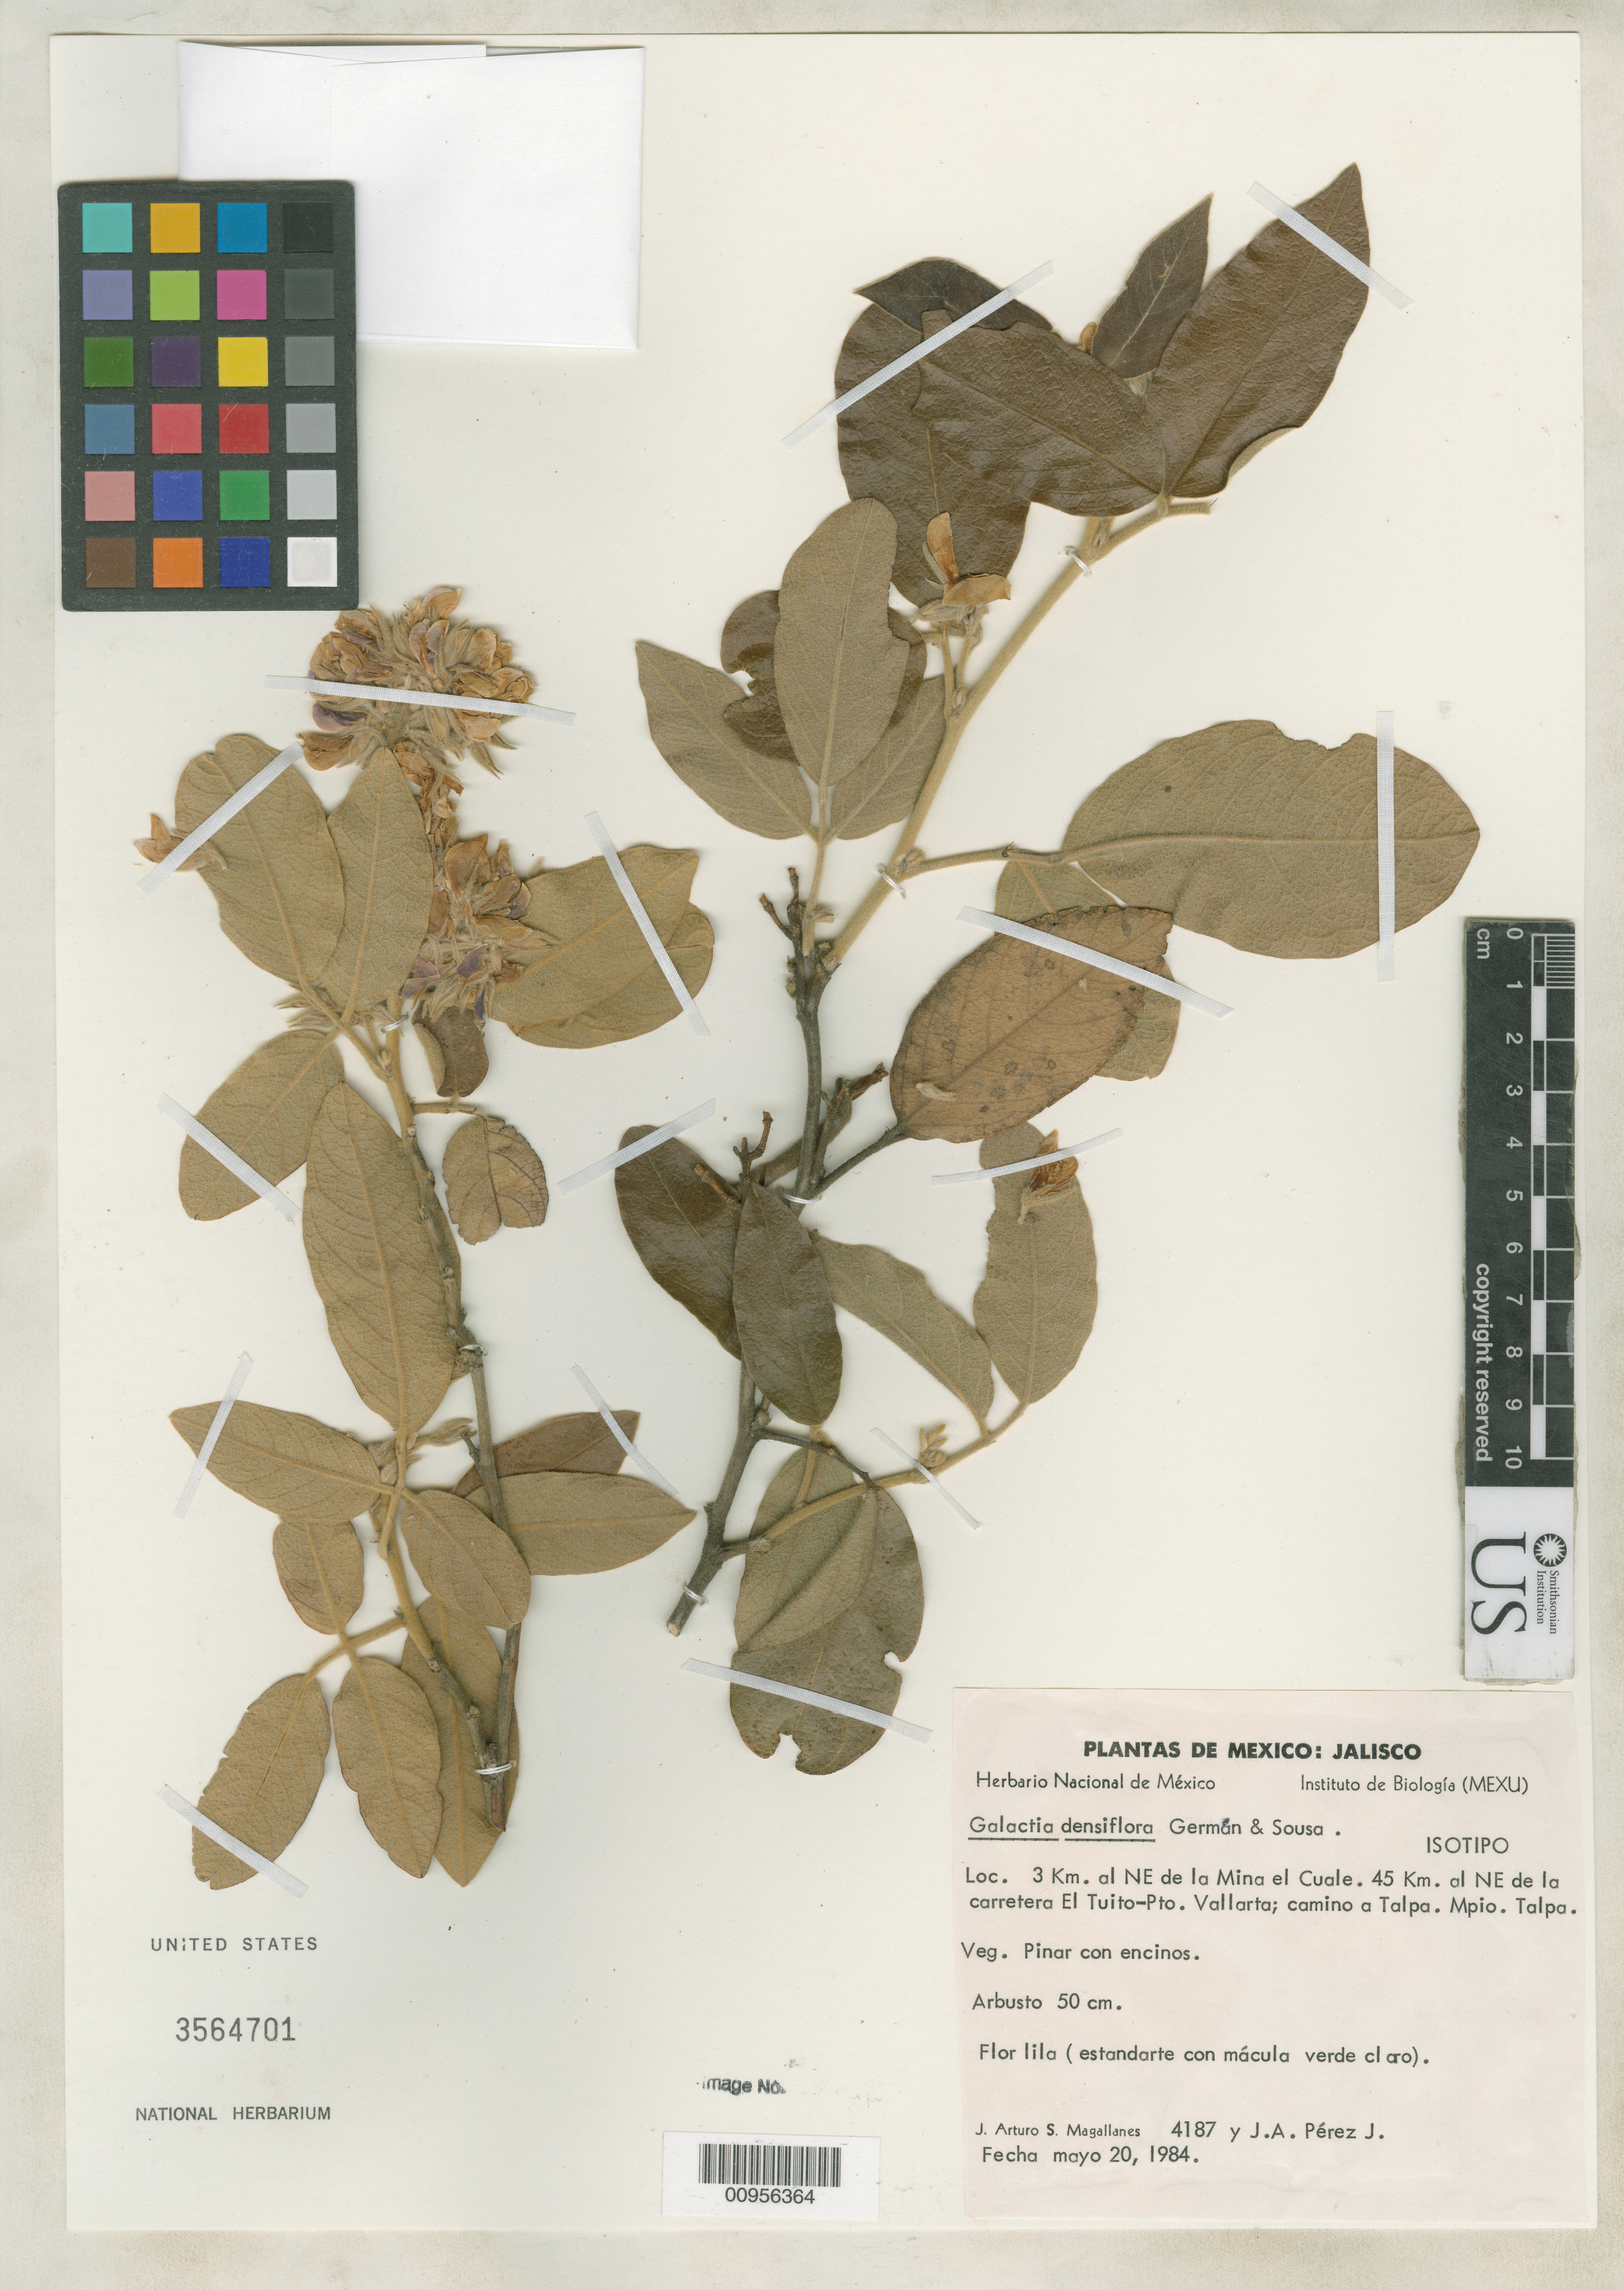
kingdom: Plantae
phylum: Tracheophyta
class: Magnoliopsida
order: Fabales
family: Fabaceae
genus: Galactia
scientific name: Galactia densiflora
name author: Germán & M. Sousa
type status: Isotype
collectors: J. Magallanes & L. Perez Jimenez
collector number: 4187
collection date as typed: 20 May 1984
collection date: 1984-05-20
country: Mexico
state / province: Jalisco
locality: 3 km al NE de la Mina el Cuale, 45 km al NE de la carretera El Tuito-Pto. Vallarta; camino a Talpa, Mpio. Talpa.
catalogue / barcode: US 3564701